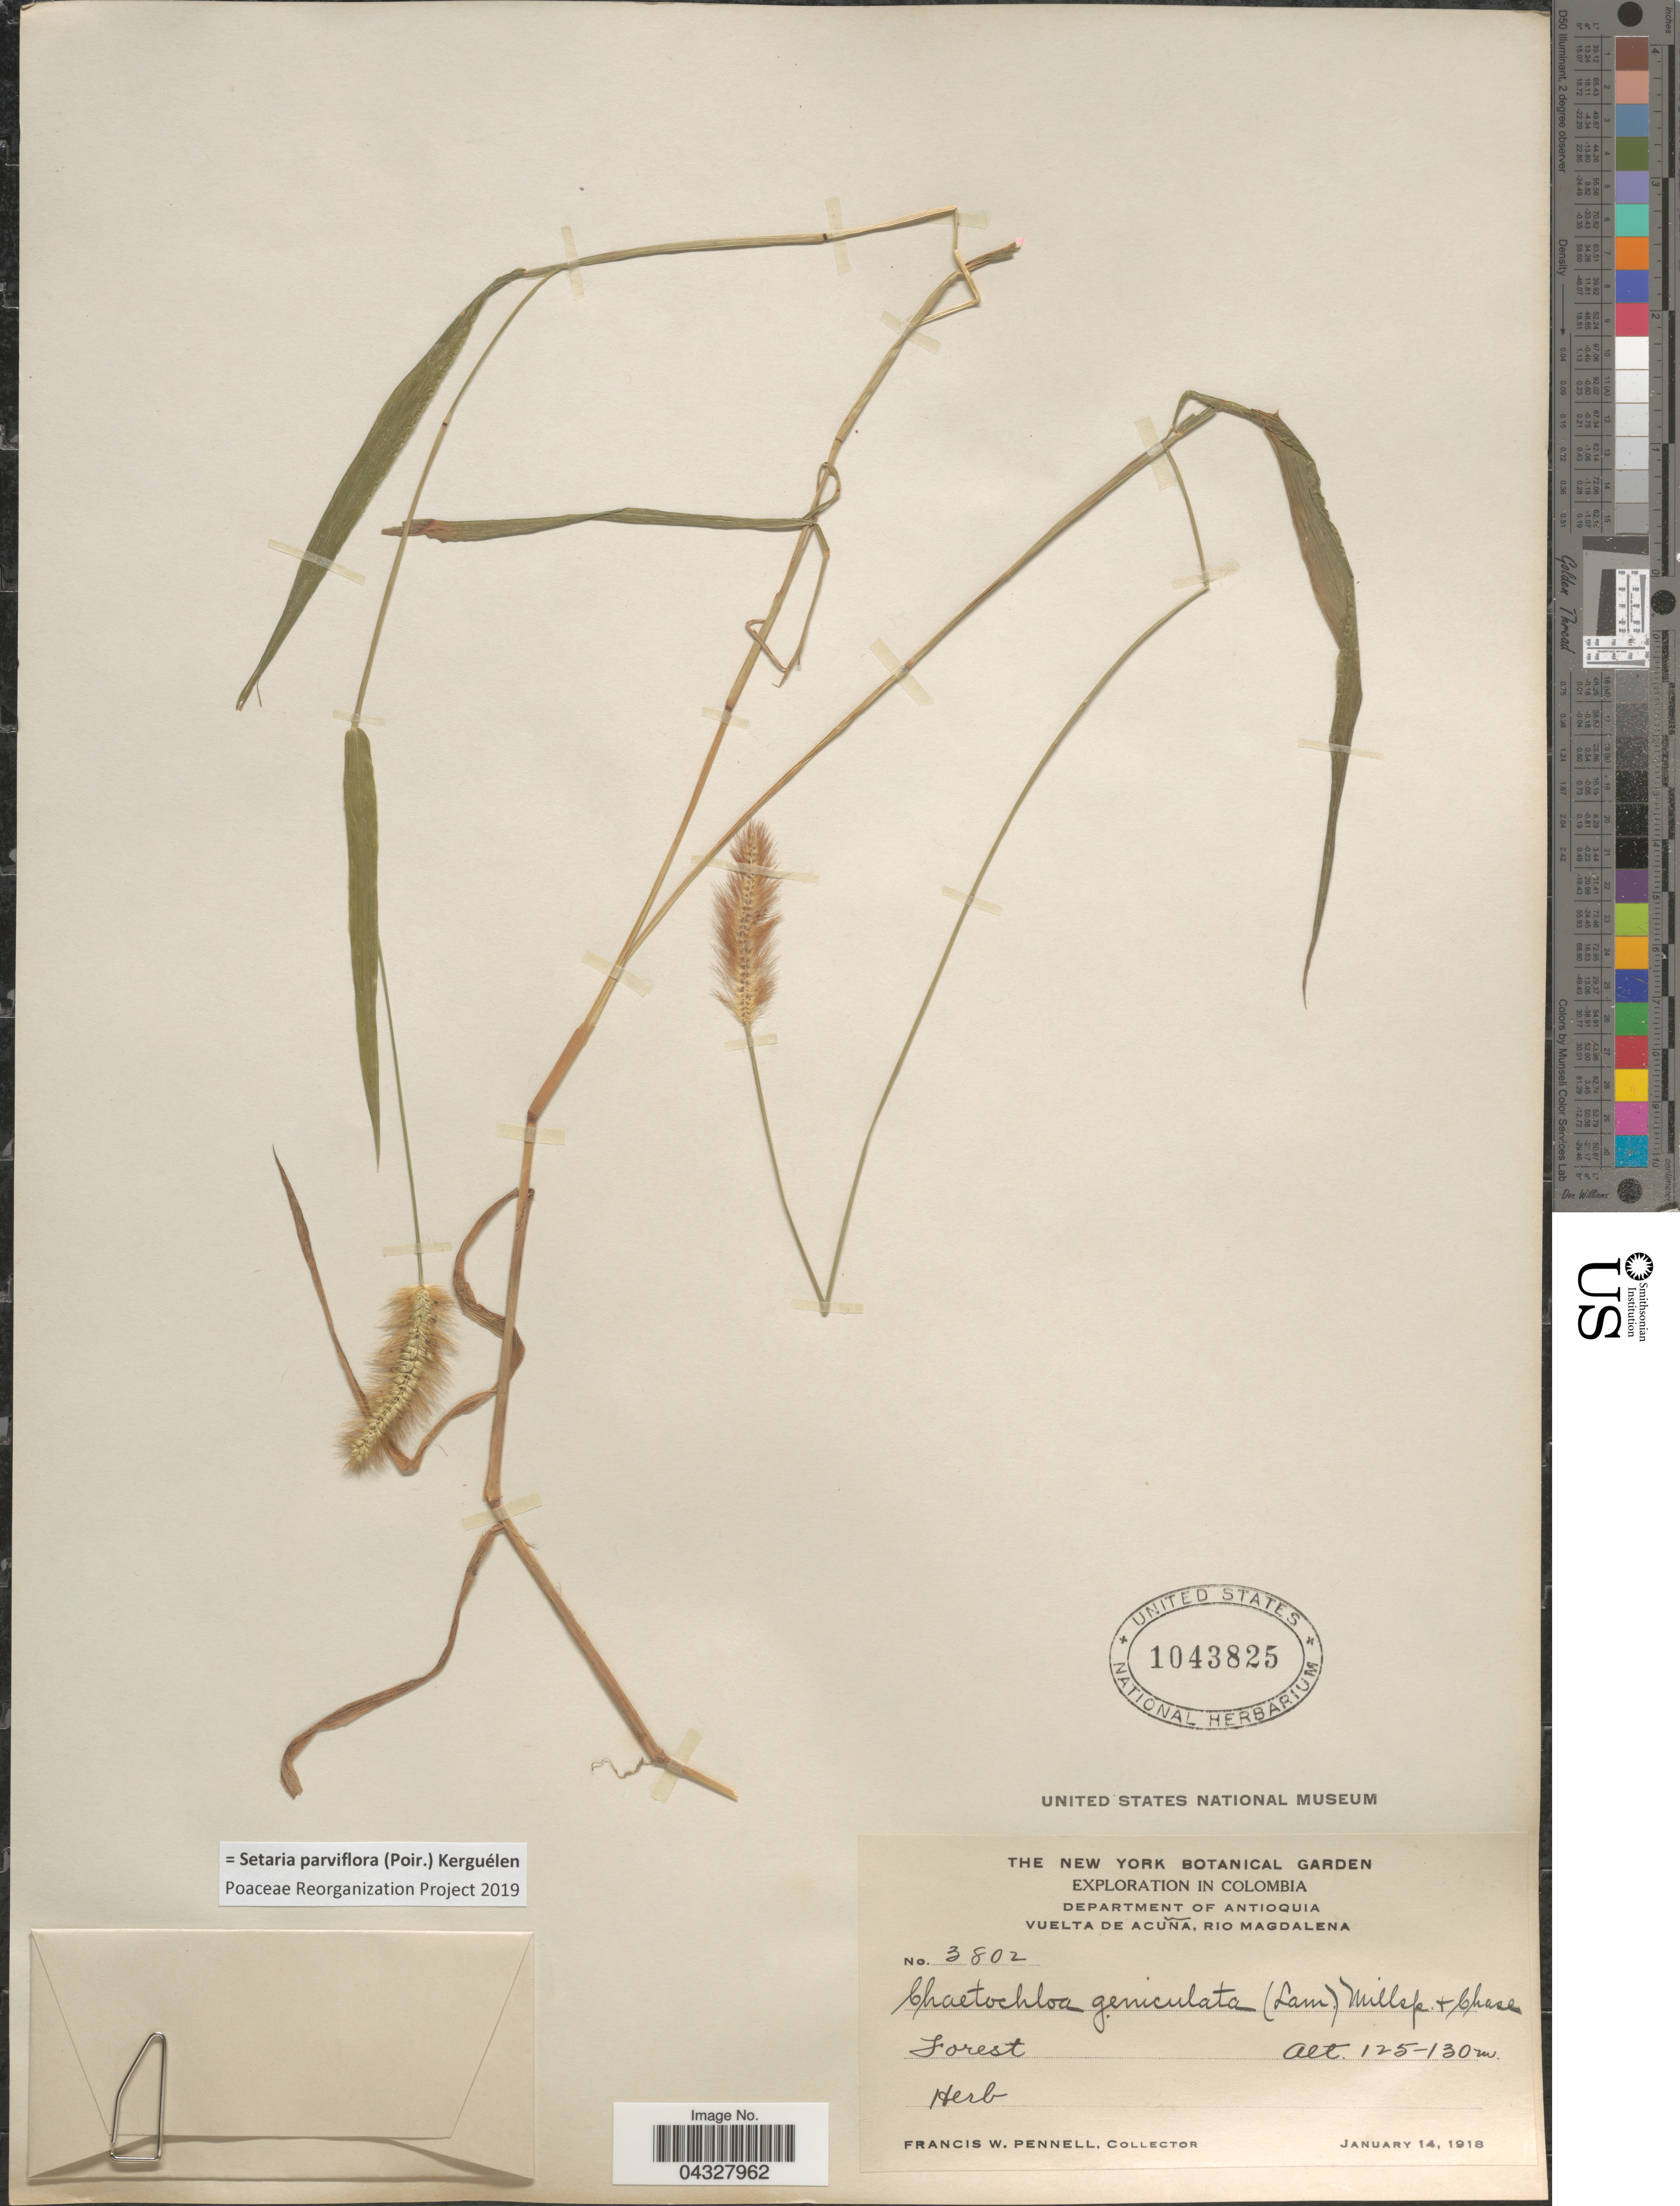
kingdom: Plantae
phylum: Tracheophyta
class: Liliopsida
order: Poales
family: Poaceae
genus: Setaria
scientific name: Setaria parviflora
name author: (Poir.) Kerguélen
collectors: F. W. Pennell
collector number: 3802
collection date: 1918-01-14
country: Colombia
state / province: Antioquia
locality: Exploration of Colombia. Department of Antioquia. Vuelta de Acuña, Rio Magdalena.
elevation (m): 125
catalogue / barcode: US 1043825